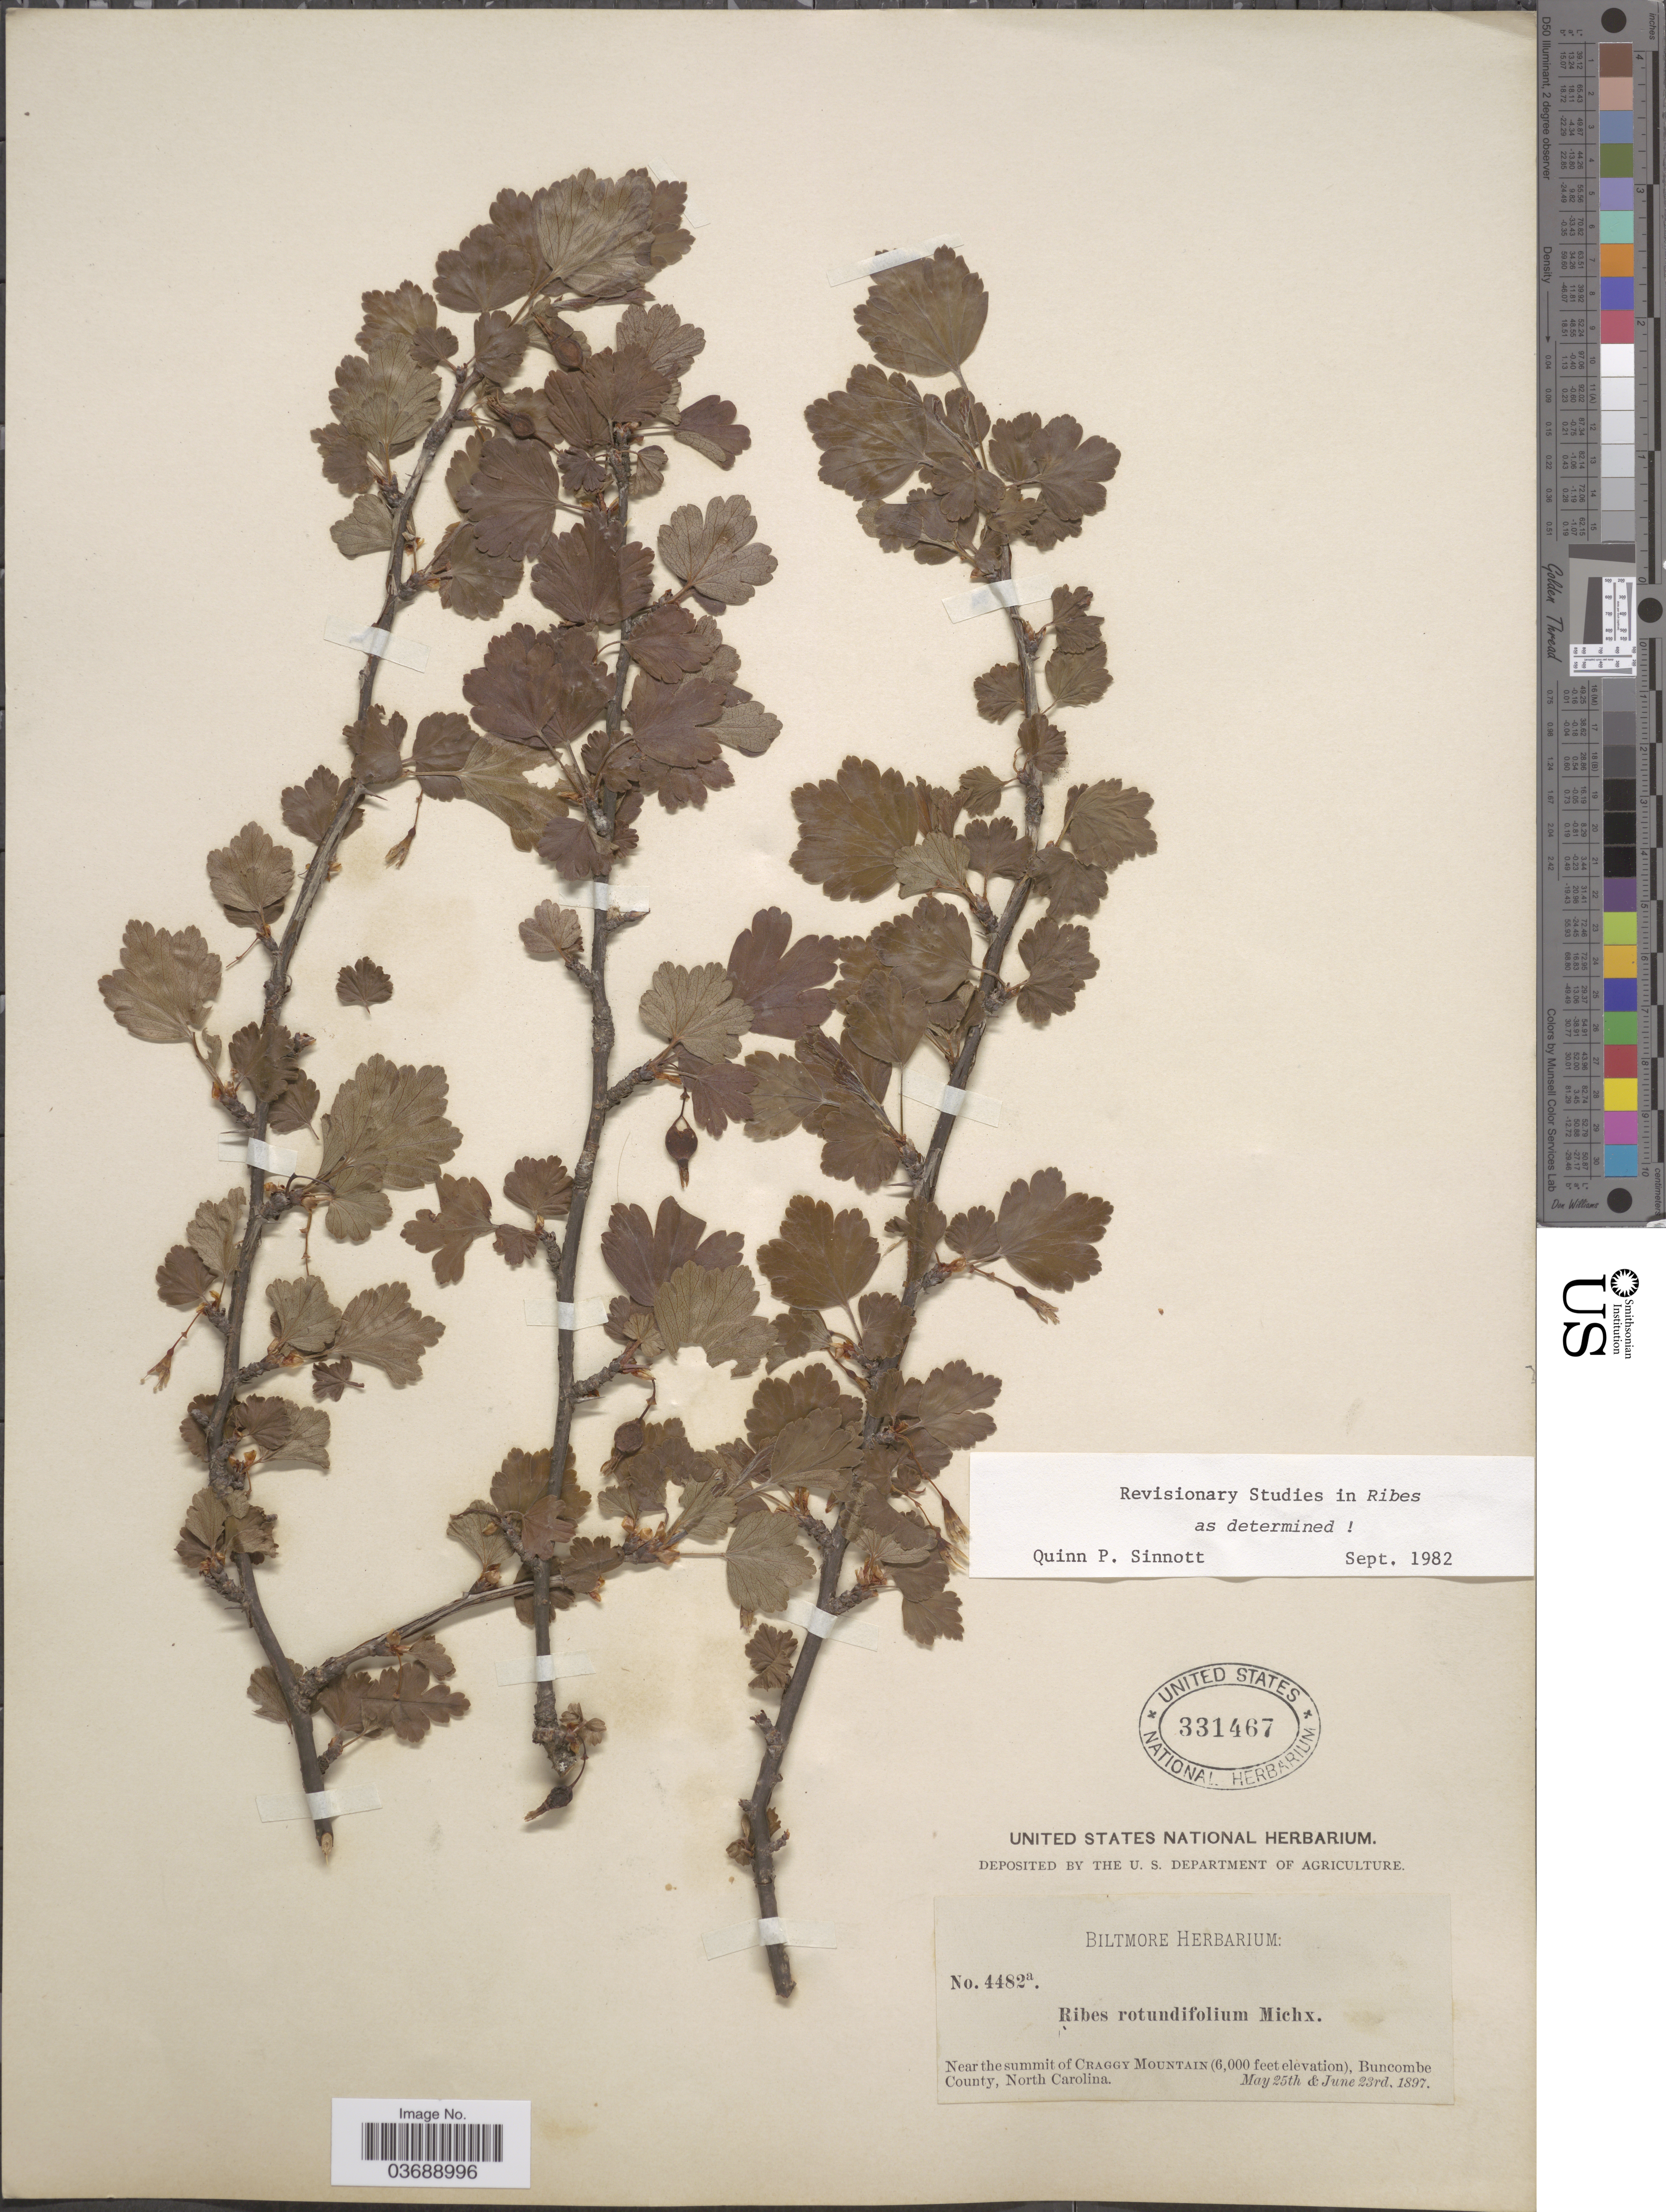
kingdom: Plantae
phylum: Tracheophyta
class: Magnoliopsida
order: Saxifragales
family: Grossulariaceae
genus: Ribes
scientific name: Ribes rotundifolium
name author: Michx.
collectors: ex herb. Biltmore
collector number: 4482a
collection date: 1897-05-25/1897-06-23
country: United States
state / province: North Carolina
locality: Near the summit of Craggy Mountain, Buncombe County.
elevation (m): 1829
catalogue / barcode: US 331467